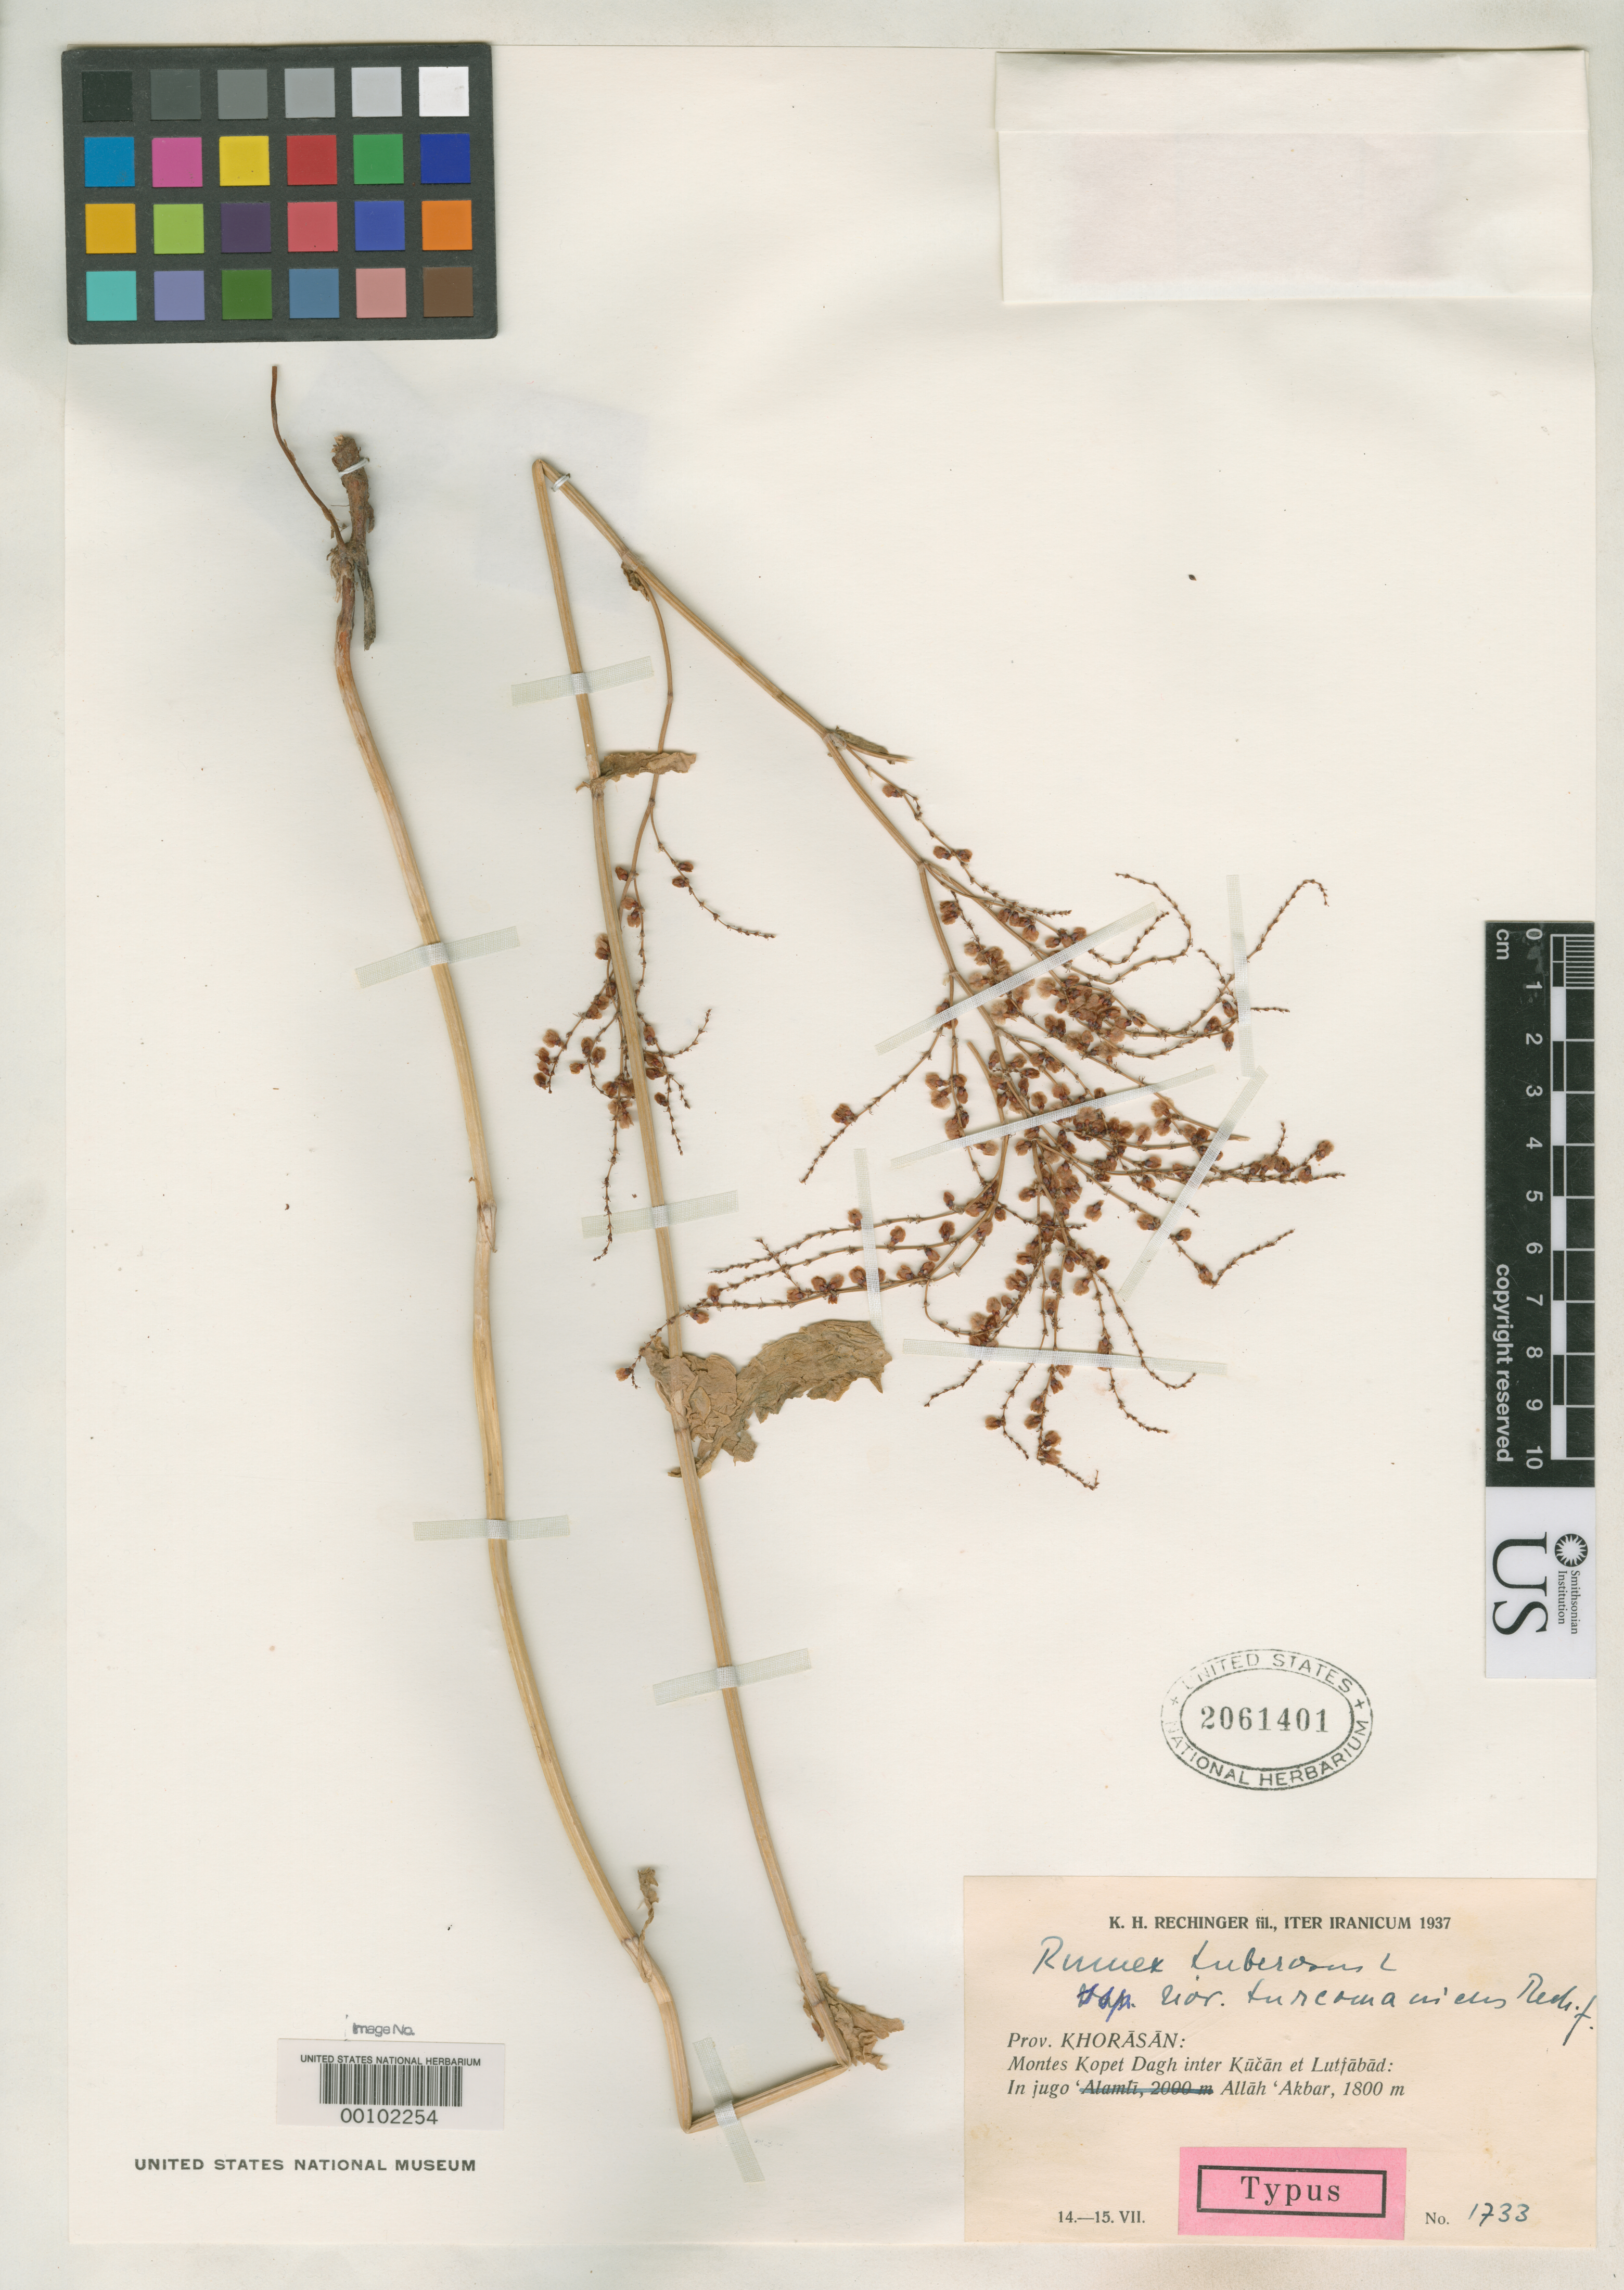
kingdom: Plantae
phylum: Tracheophyta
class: Magnoliopsida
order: Caryophyllales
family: Polygonaceae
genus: Rumex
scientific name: Rumex tuberosus var. turcomanicus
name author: Rech. f.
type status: Isotype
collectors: K. H. Rechinger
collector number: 1733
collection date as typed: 14 Jul 1937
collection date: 1937-07-14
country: Iran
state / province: Khorasan [obsolete]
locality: Kopet-dagh.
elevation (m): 1800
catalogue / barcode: US 2061401